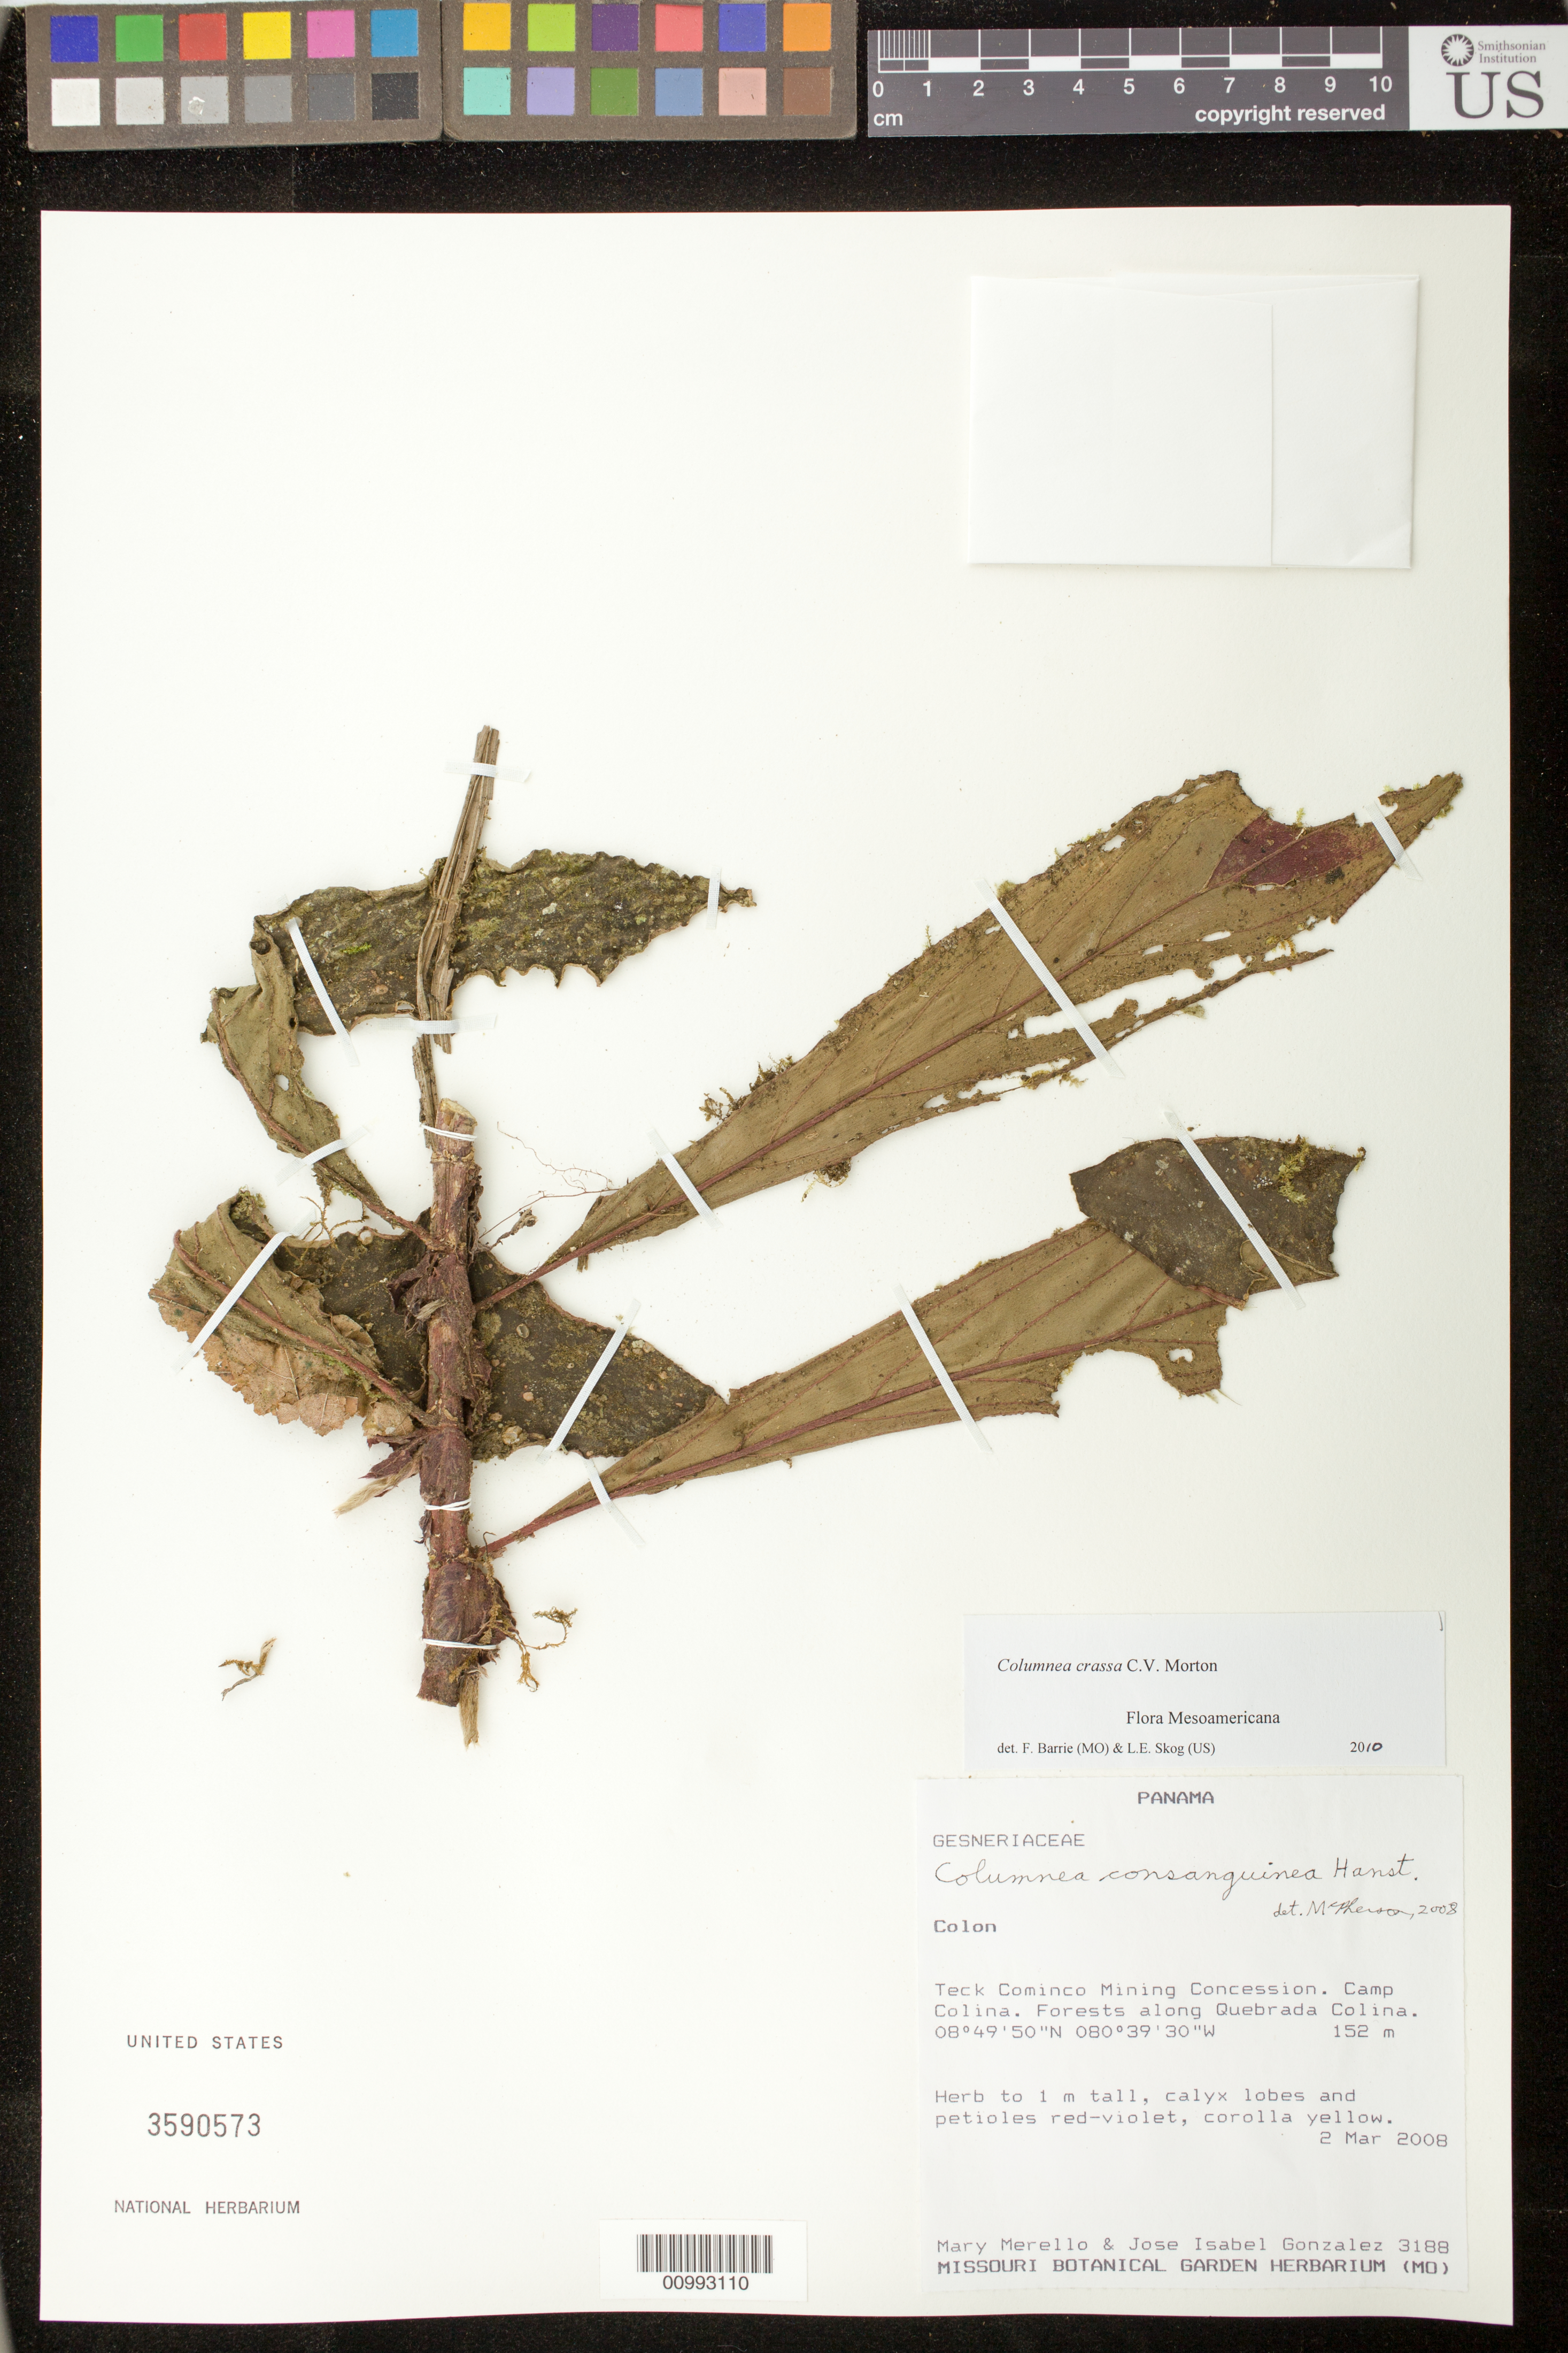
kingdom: Plantae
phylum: Tracheophyta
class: Magnoliopsida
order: Lamiales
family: Gesneriaceae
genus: Columnea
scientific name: Columnea crassa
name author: C.V. Morton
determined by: Barrie, F. R.; Skog, Laurence E.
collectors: M. Merello & J. I. Gonzalez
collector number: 3188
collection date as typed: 02 Mar 2008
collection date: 2008-03-02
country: Panama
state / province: Colón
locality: Teck Cominco Mining Concession, Camp Colina, forests along Quebrada Colina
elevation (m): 152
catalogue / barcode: US 3590573